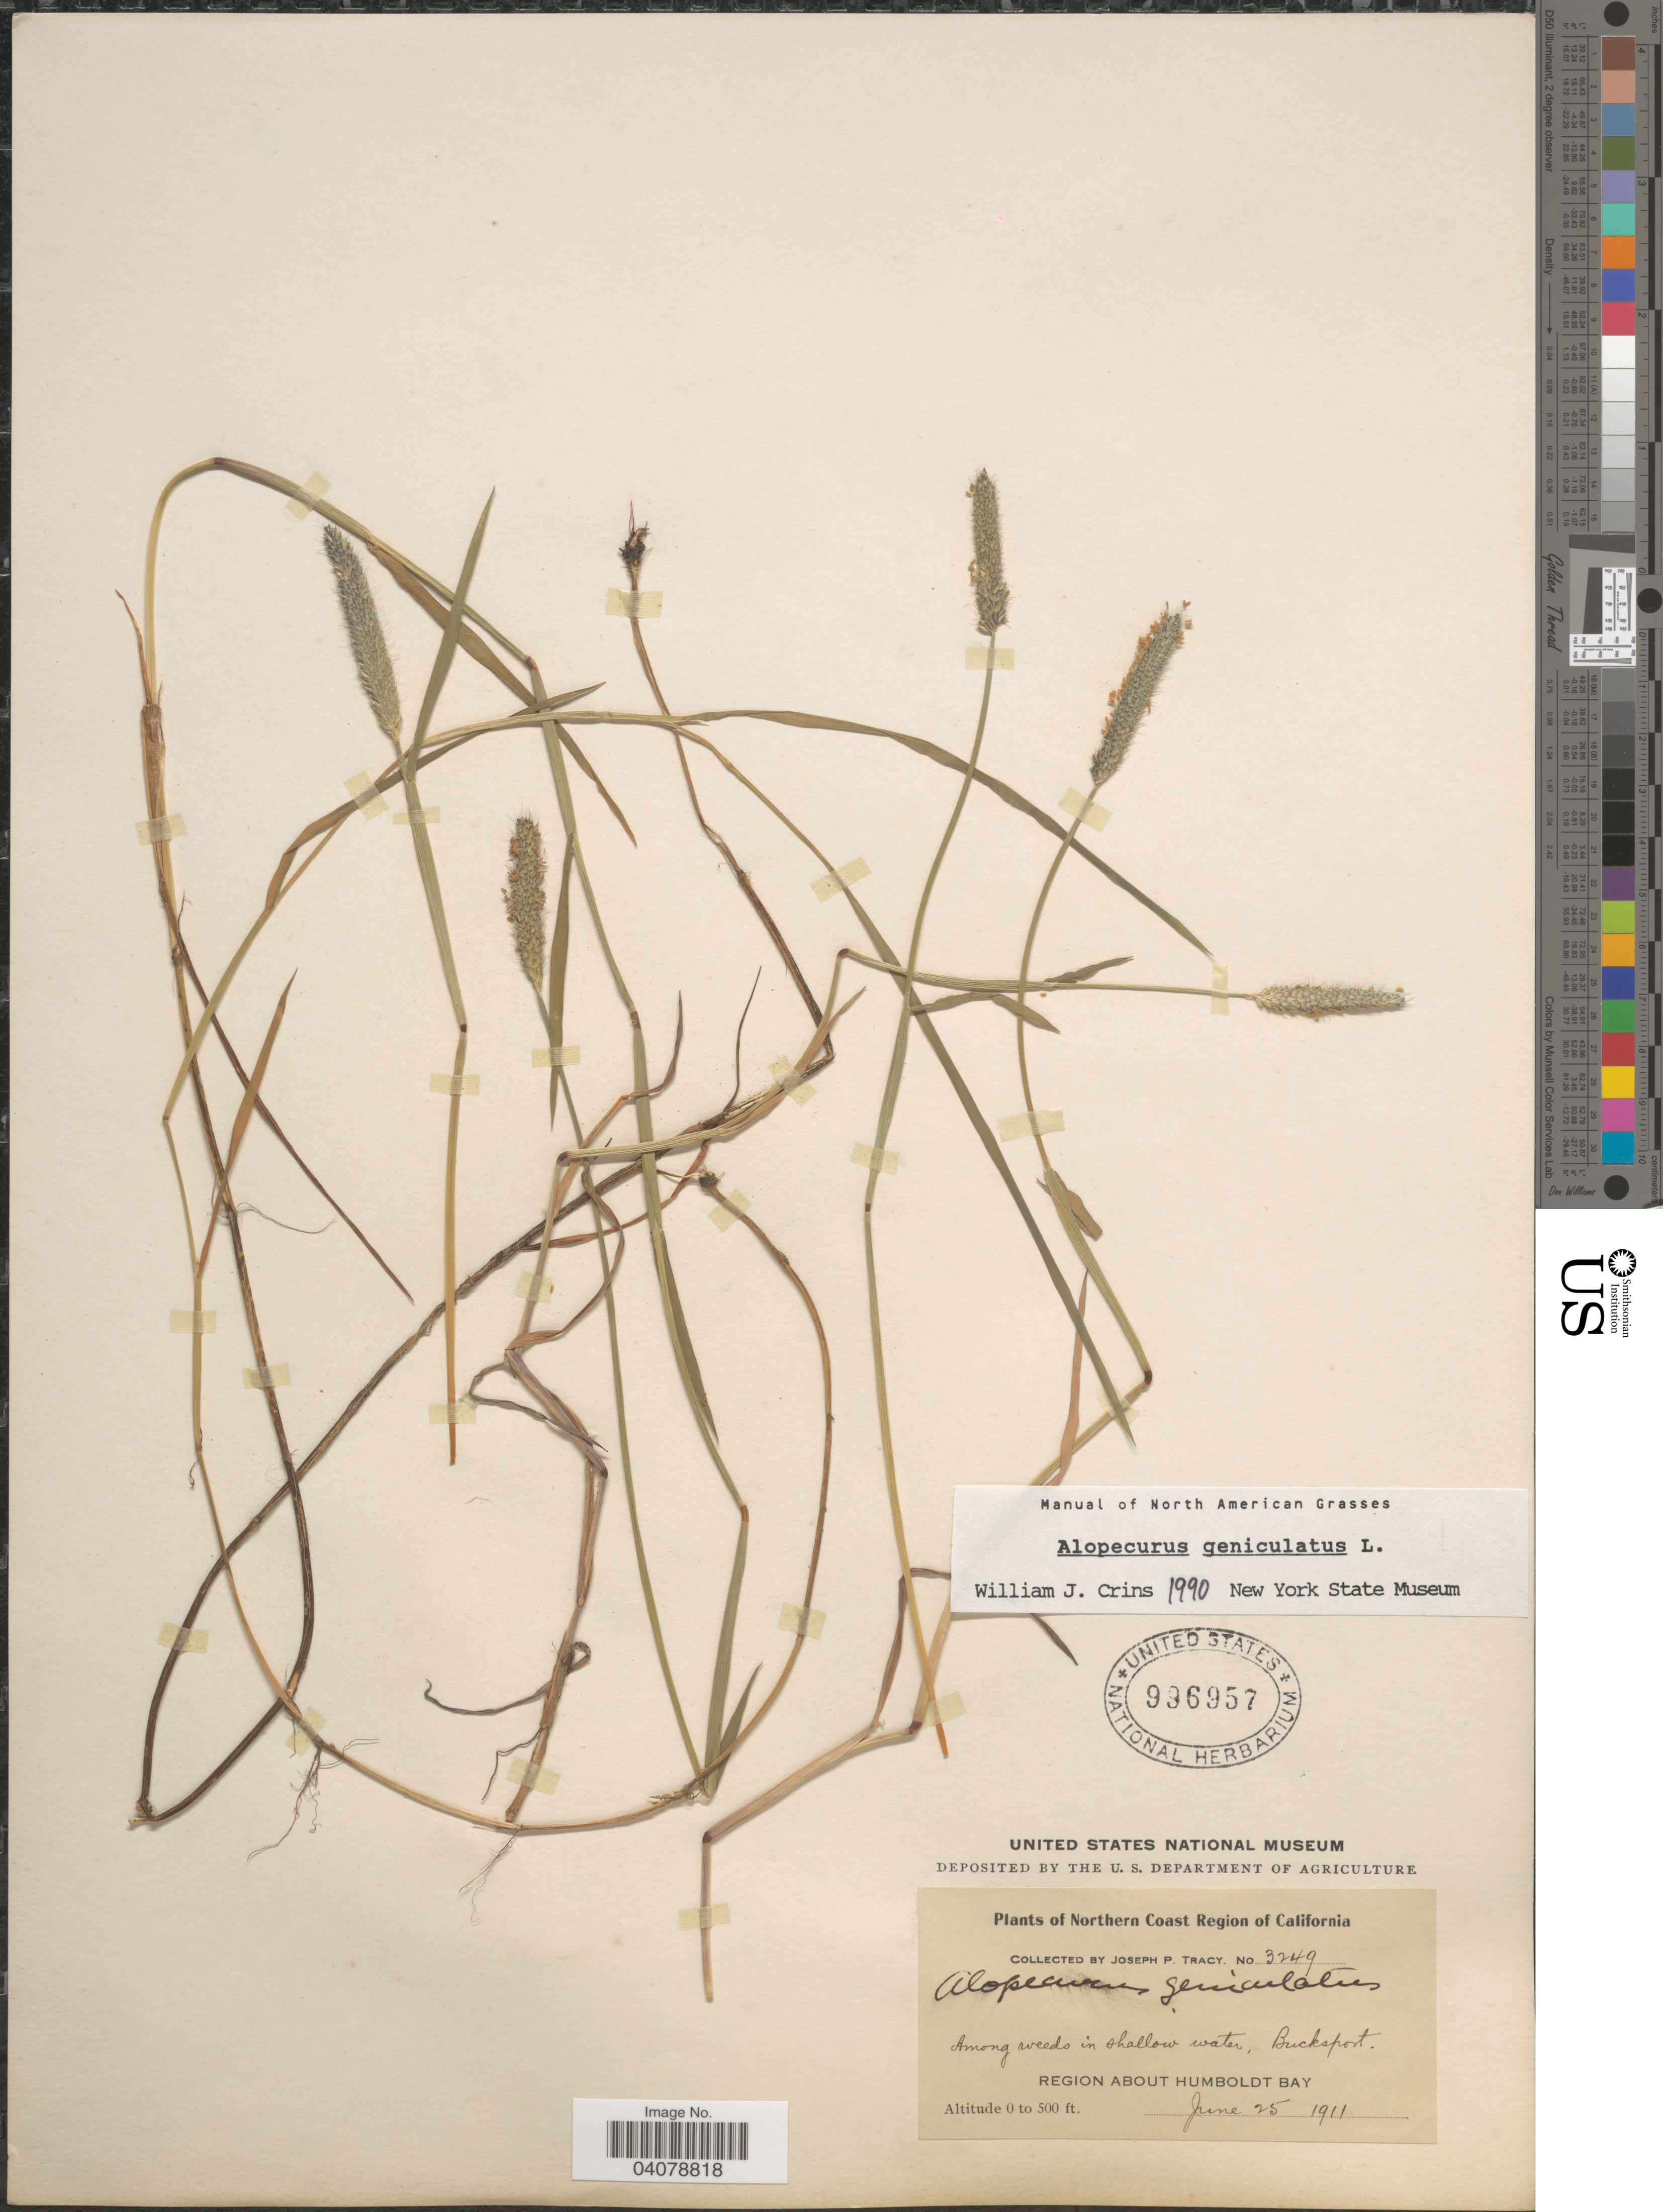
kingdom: Plantae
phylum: Tracheophyta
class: Liliopsida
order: Poales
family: Poaceae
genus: Alopecurus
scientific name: Alopecurus geniculatus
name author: L.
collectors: J. Tracy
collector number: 3249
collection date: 1911-06-25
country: United States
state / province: California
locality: Northern Coast Region of California. Among weeds in shallow water, Bucksport. Region about Humboldt Bay.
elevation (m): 0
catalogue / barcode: US 996957